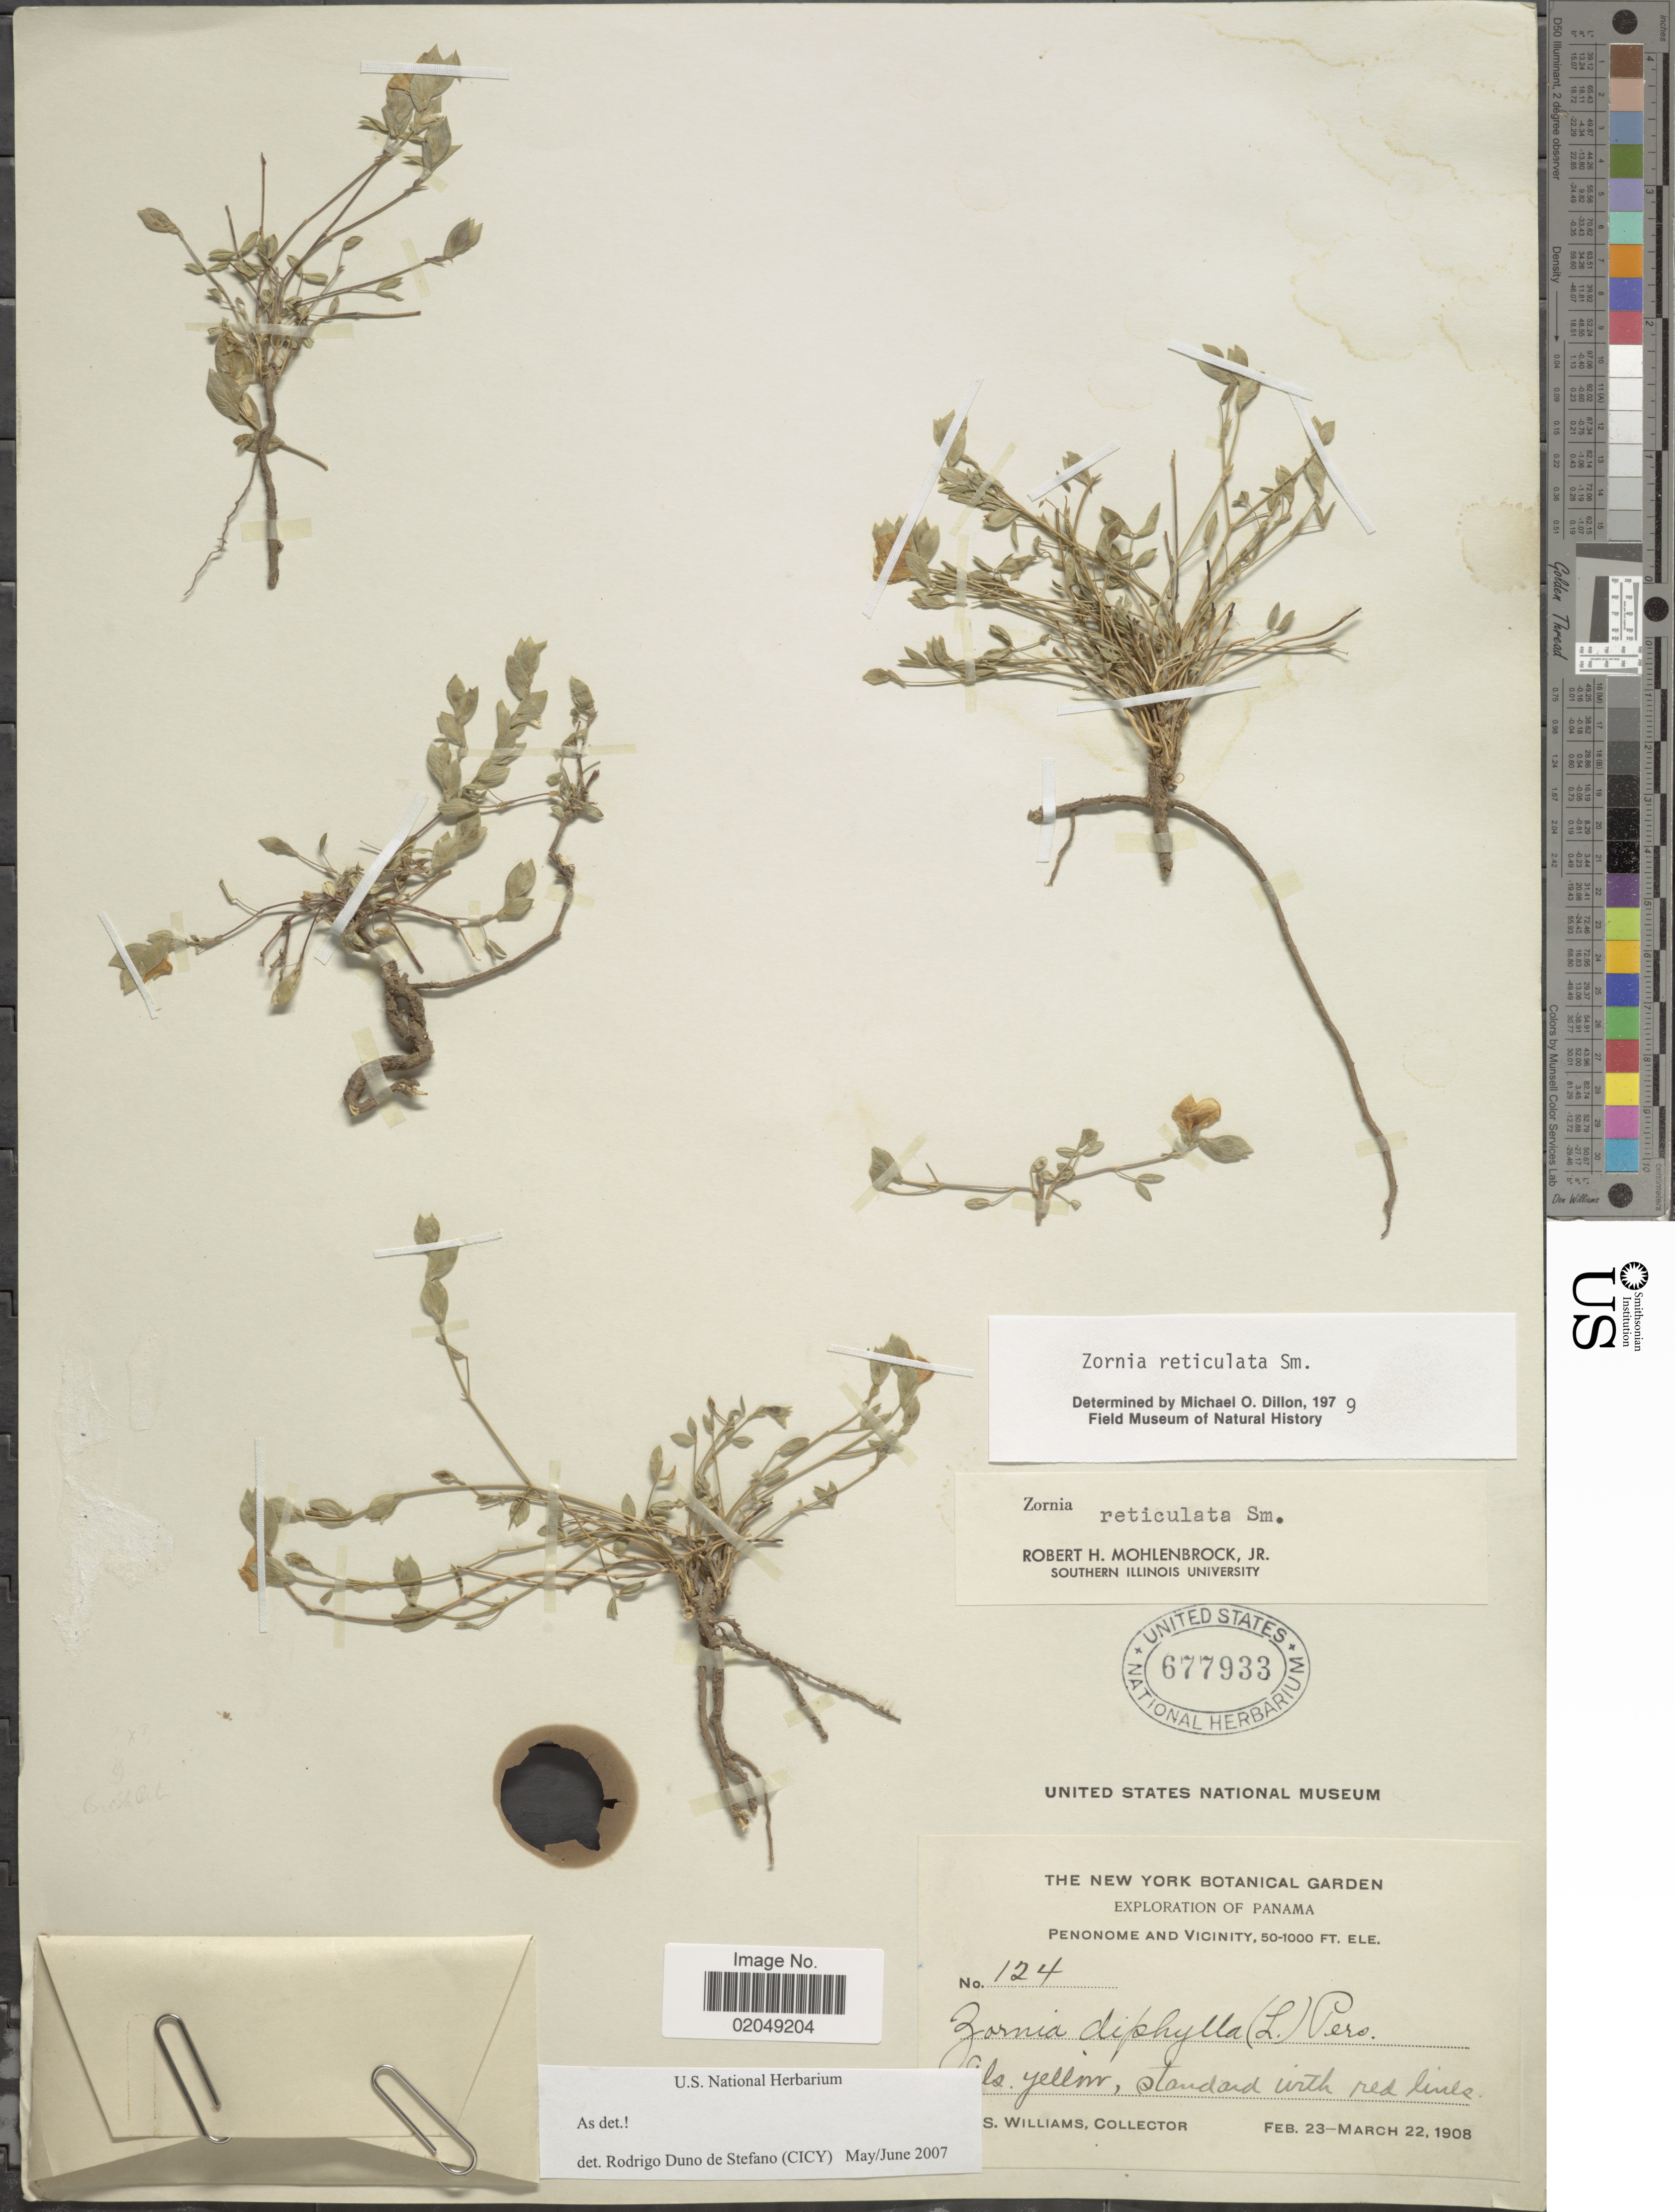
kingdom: Plantae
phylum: Tracheophyta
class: Magnoliopsida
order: Fabales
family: Fabaceae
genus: Zornia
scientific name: Zornia reticulata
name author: Sm.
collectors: R. S. Williams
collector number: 124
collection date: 1908-02-23/1908-03-22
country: Panama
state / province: Panamá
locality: Penonome and vicinity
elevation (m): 15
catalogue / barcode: US 677933